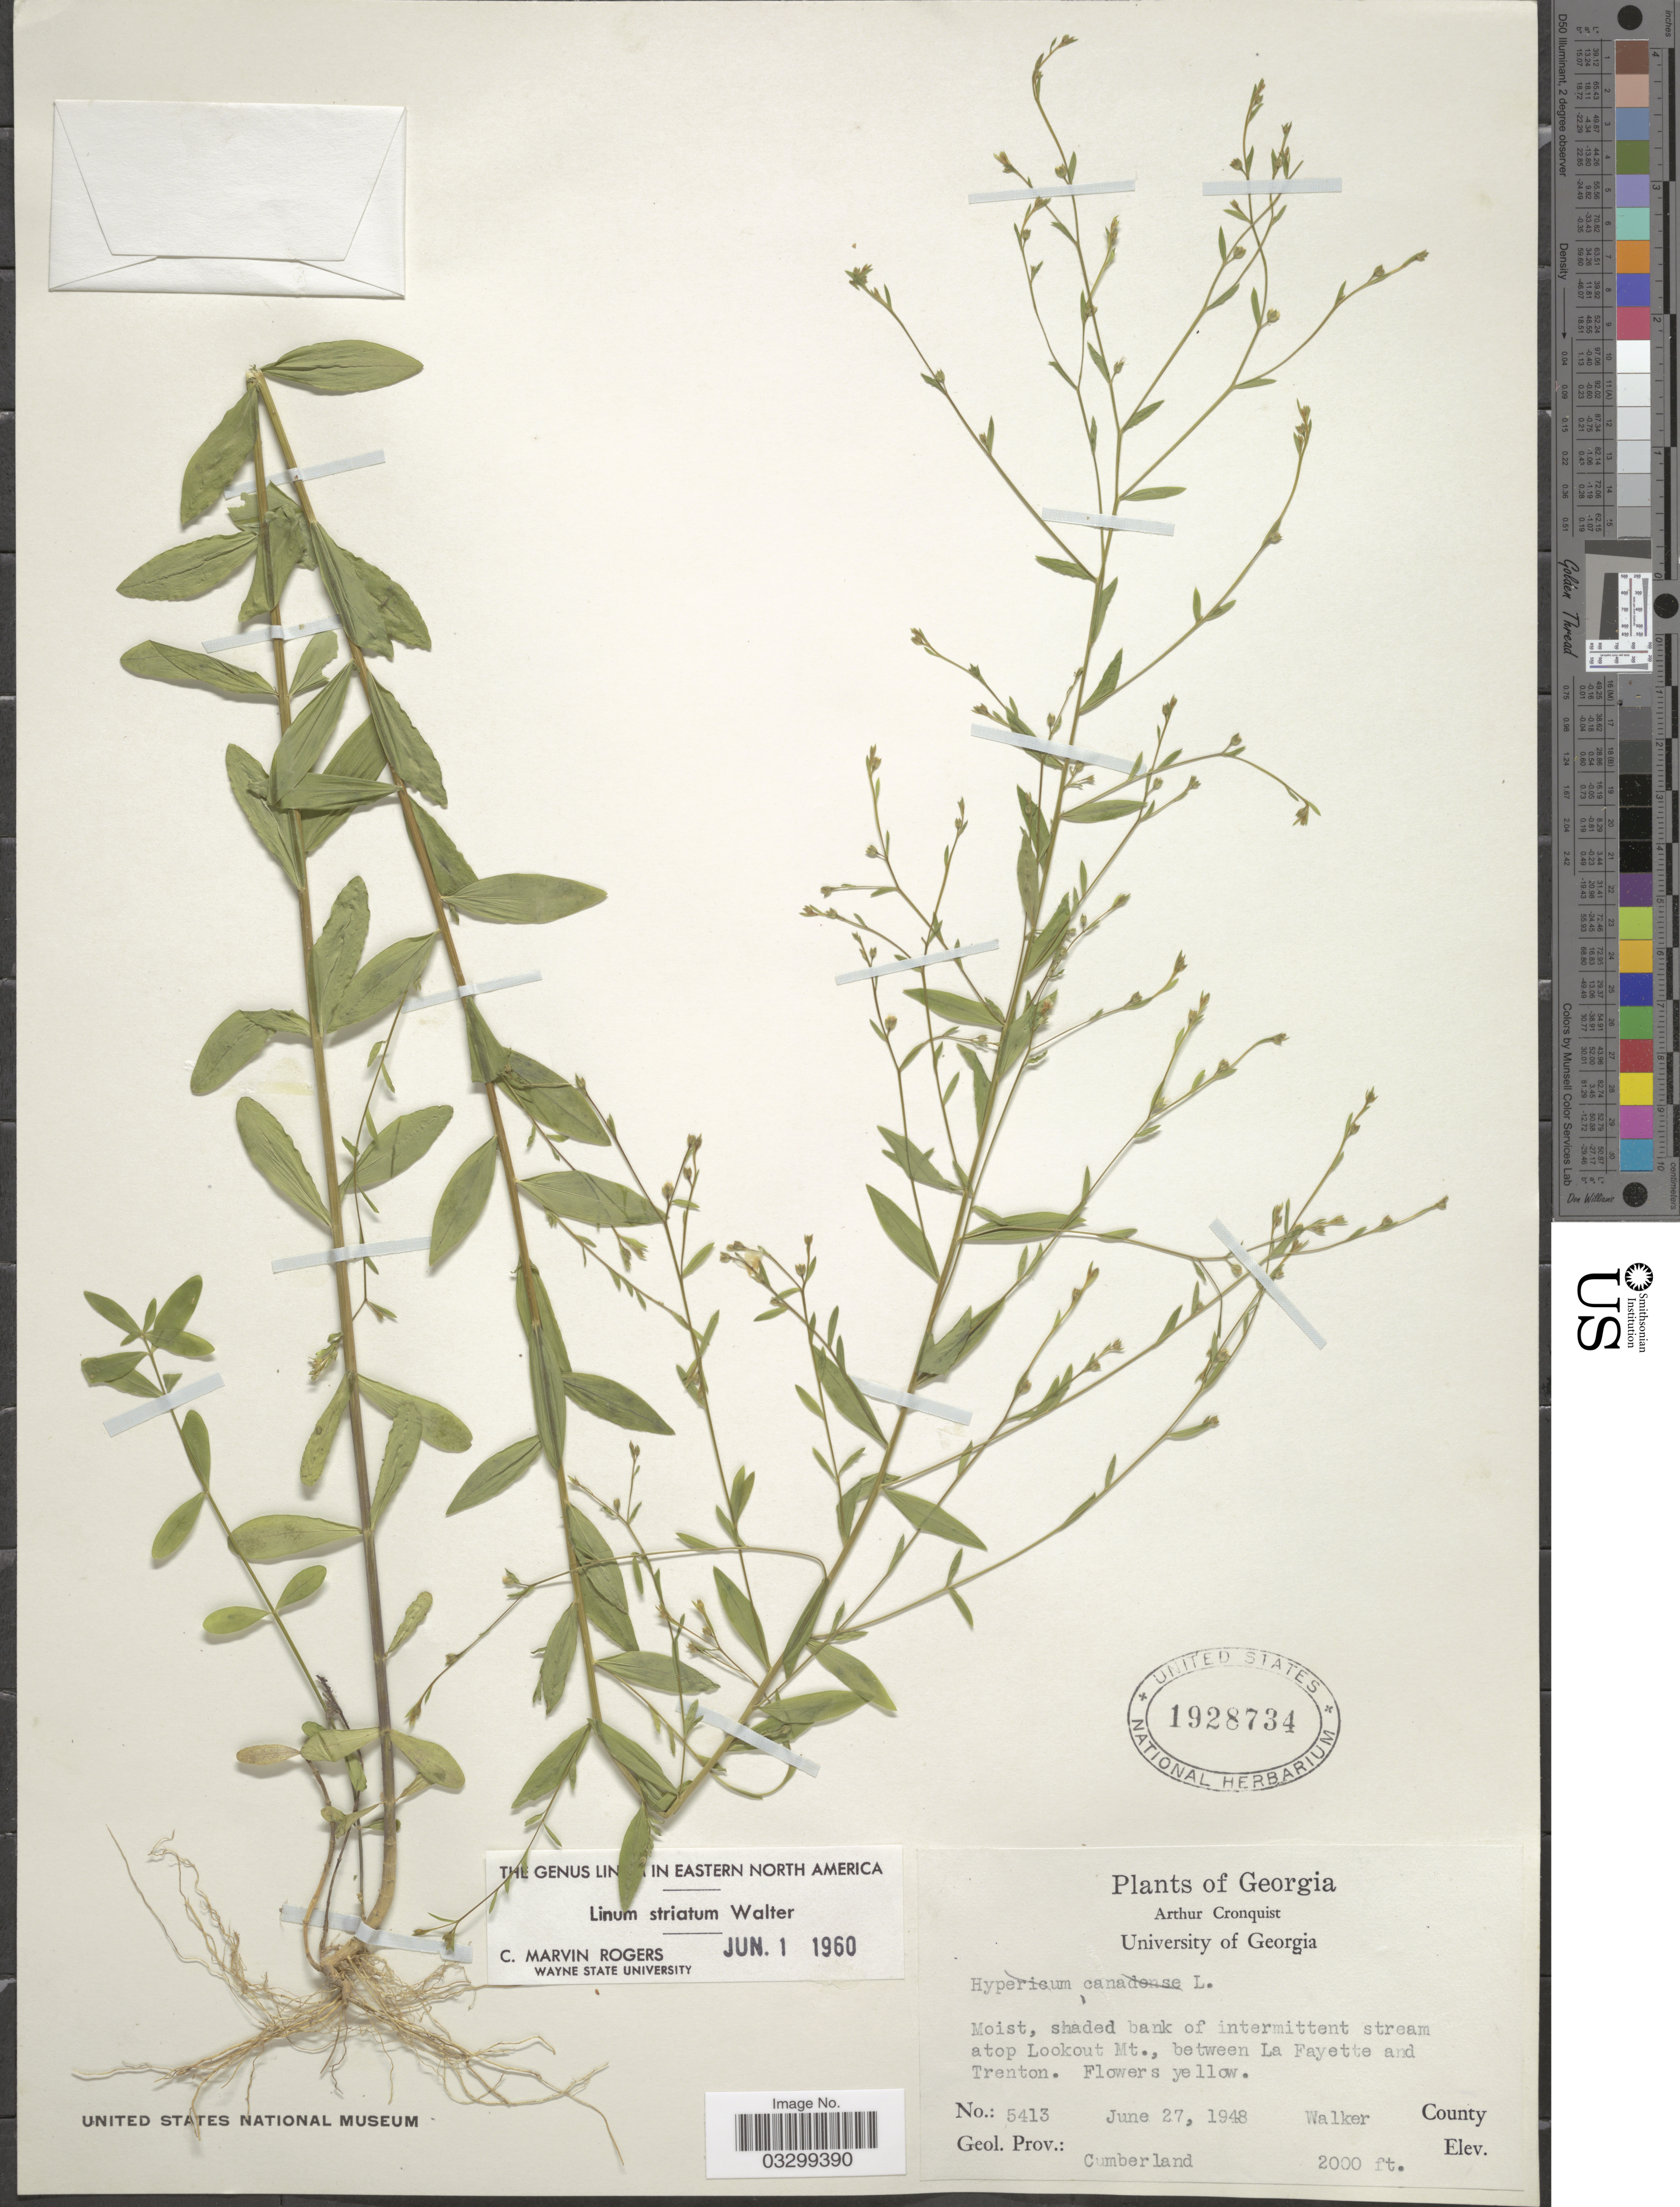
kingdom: Plantae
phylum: Tracheophyta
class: Magnoliopsida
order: Malpighiales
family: Linaceae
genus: Linum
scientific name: Linum striatum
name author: Walter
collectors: A. J. Cronquist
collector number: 5413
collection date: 1948-06-27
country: United States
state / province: Georgia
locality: Shaded bank of intermittent stream atop Lookout Mt., between La Fayette and Trenton. Walker County. Geol. Prov.: Cumberland.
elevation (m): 610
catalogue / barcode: US 1928734